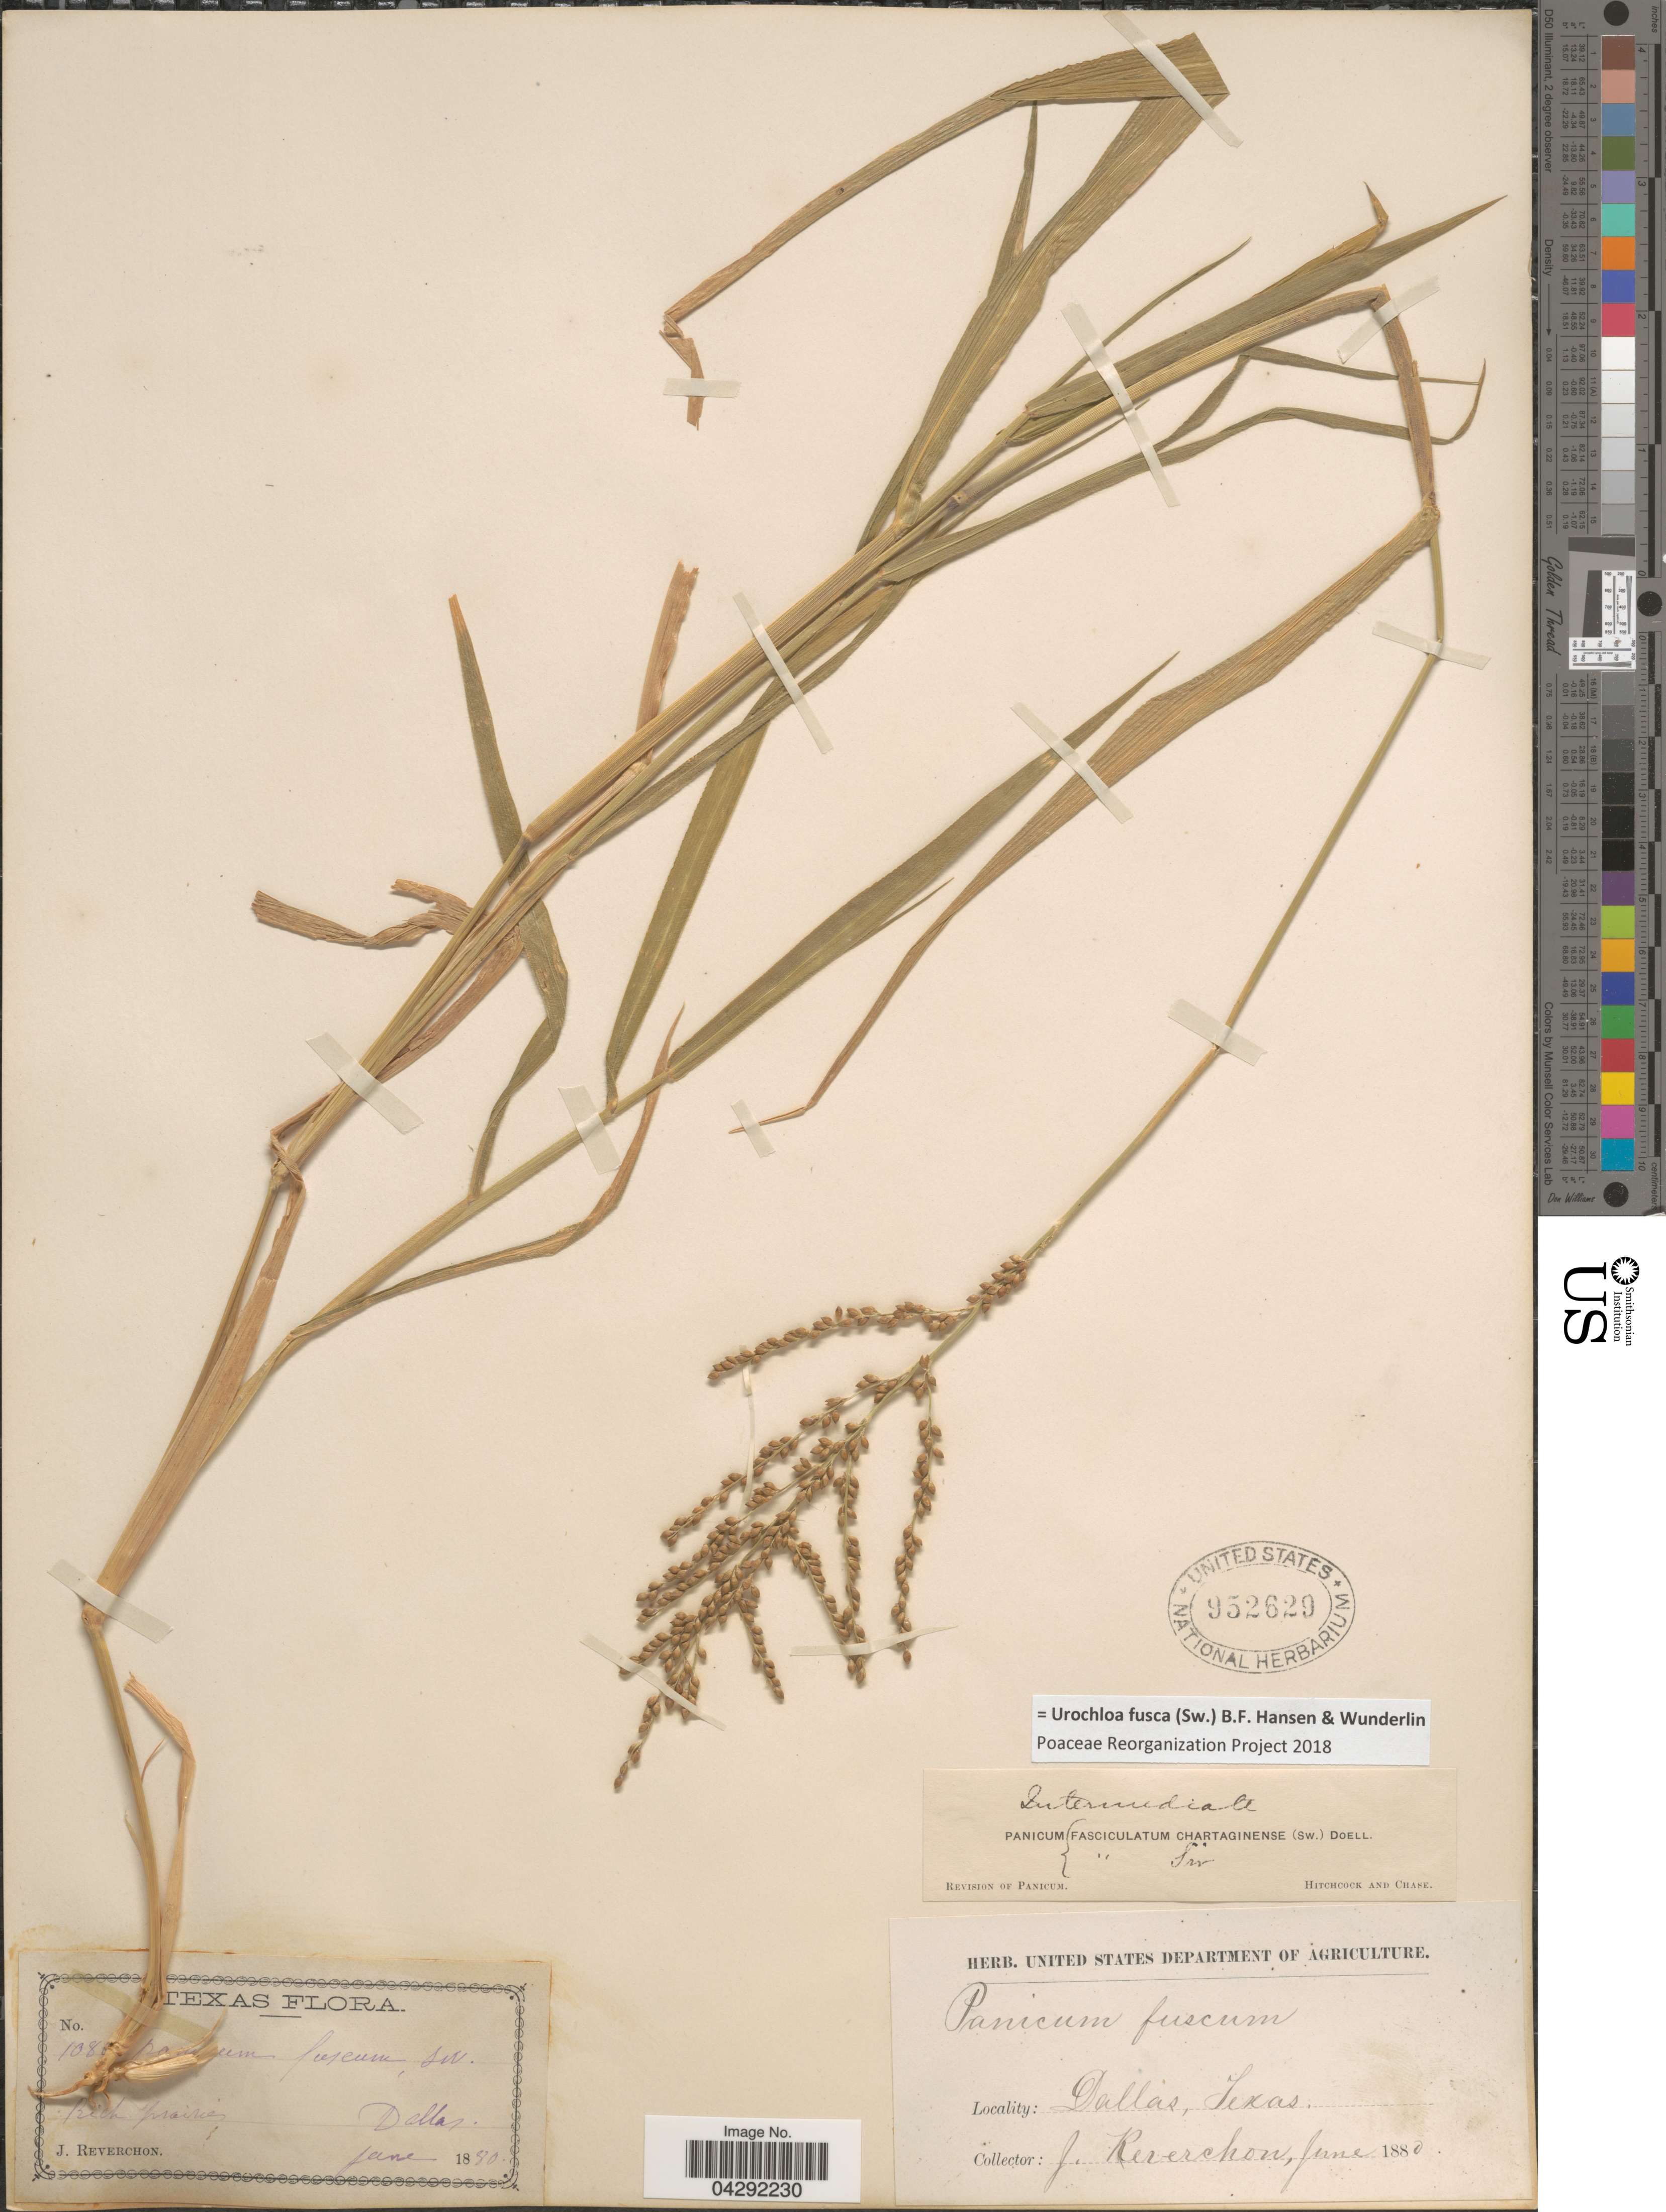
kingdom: Plantae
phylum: Tracheophyta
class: Liliopsida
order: Poales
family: Poaceae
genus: Urochloa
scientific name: Urochloa fusca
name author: (Sw.) B.F. Hansen & Wunderlin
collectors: J. Reverchon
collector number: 108!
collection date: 1880-06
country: United States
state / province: Texas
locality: Dallas.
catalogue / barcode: US 952629